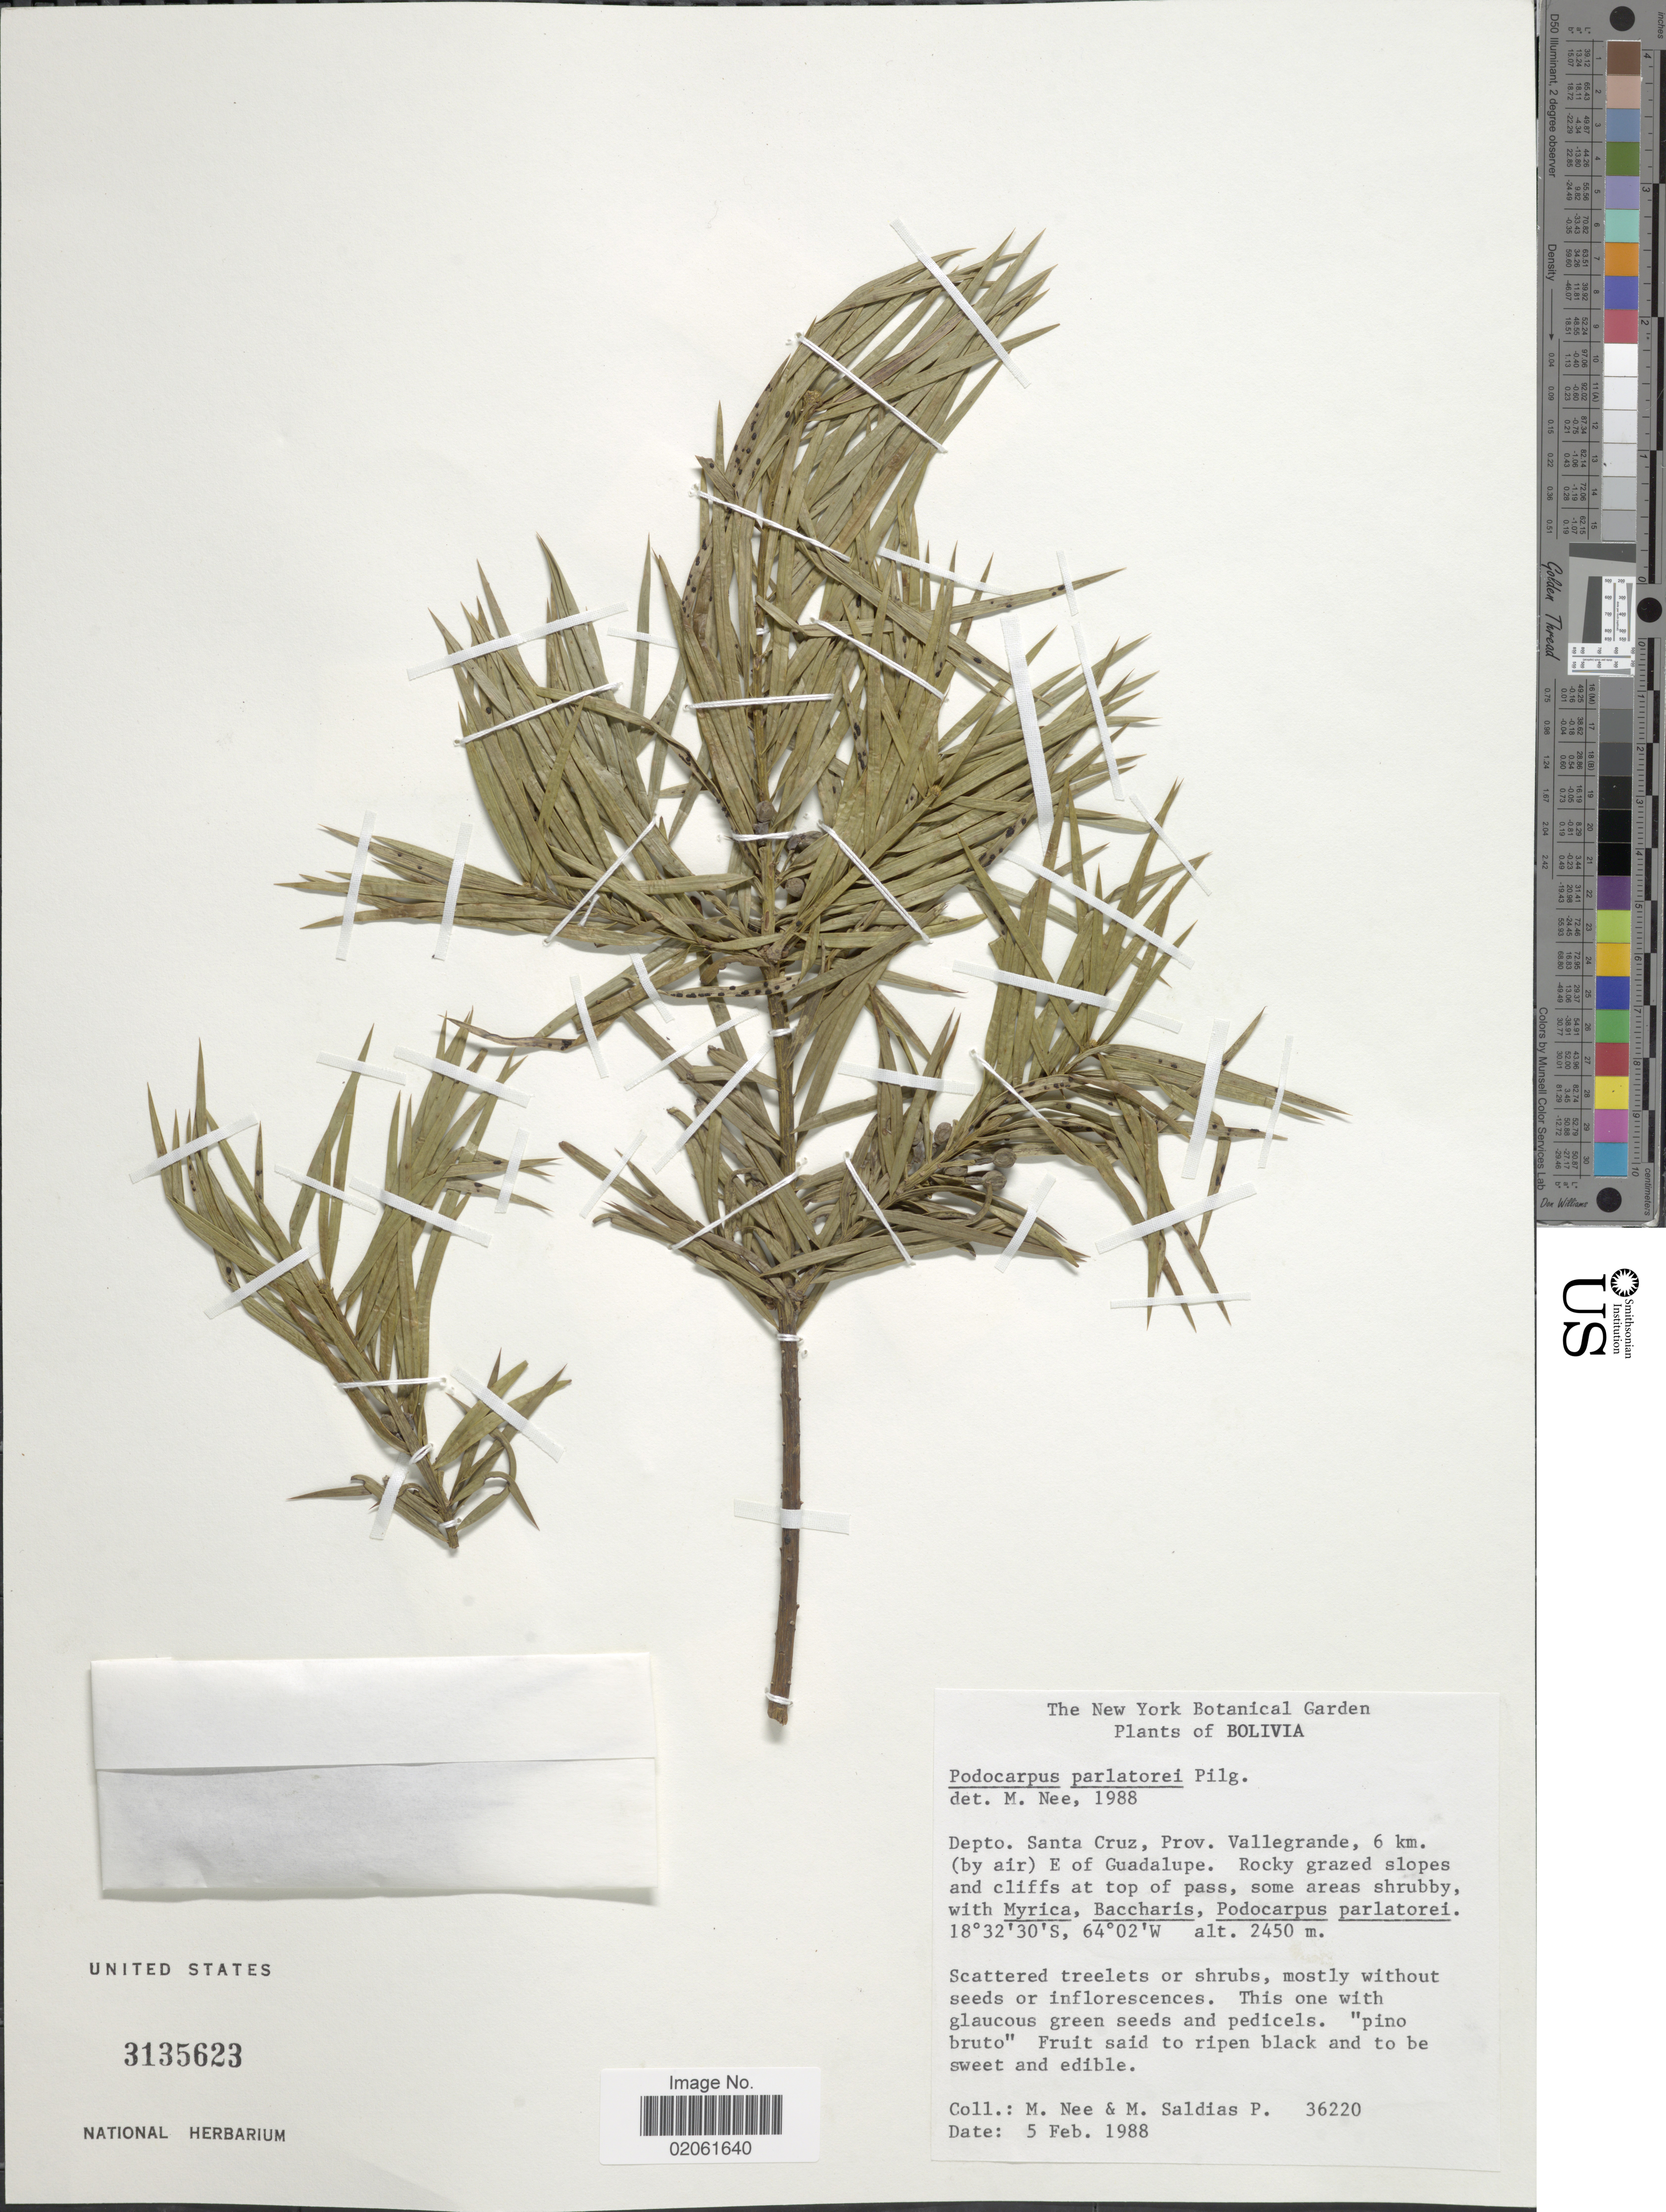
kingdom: Plantae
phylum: Tracheophyta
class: Pinopsida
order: Pinales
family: Podocarpaceae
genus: Podocarpus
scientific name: Podocarpus parlatorei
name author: Pilg.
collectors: M. Nee & M. Saldias P.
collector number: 36220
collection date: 1988-02-05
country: Bolivia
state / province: Santa Cruz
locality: Depto. Santa Cruz, Prov. Vallegrande, 6 km. (by air) E of Guadalupe.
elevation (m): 2450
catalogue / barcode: US 3135623